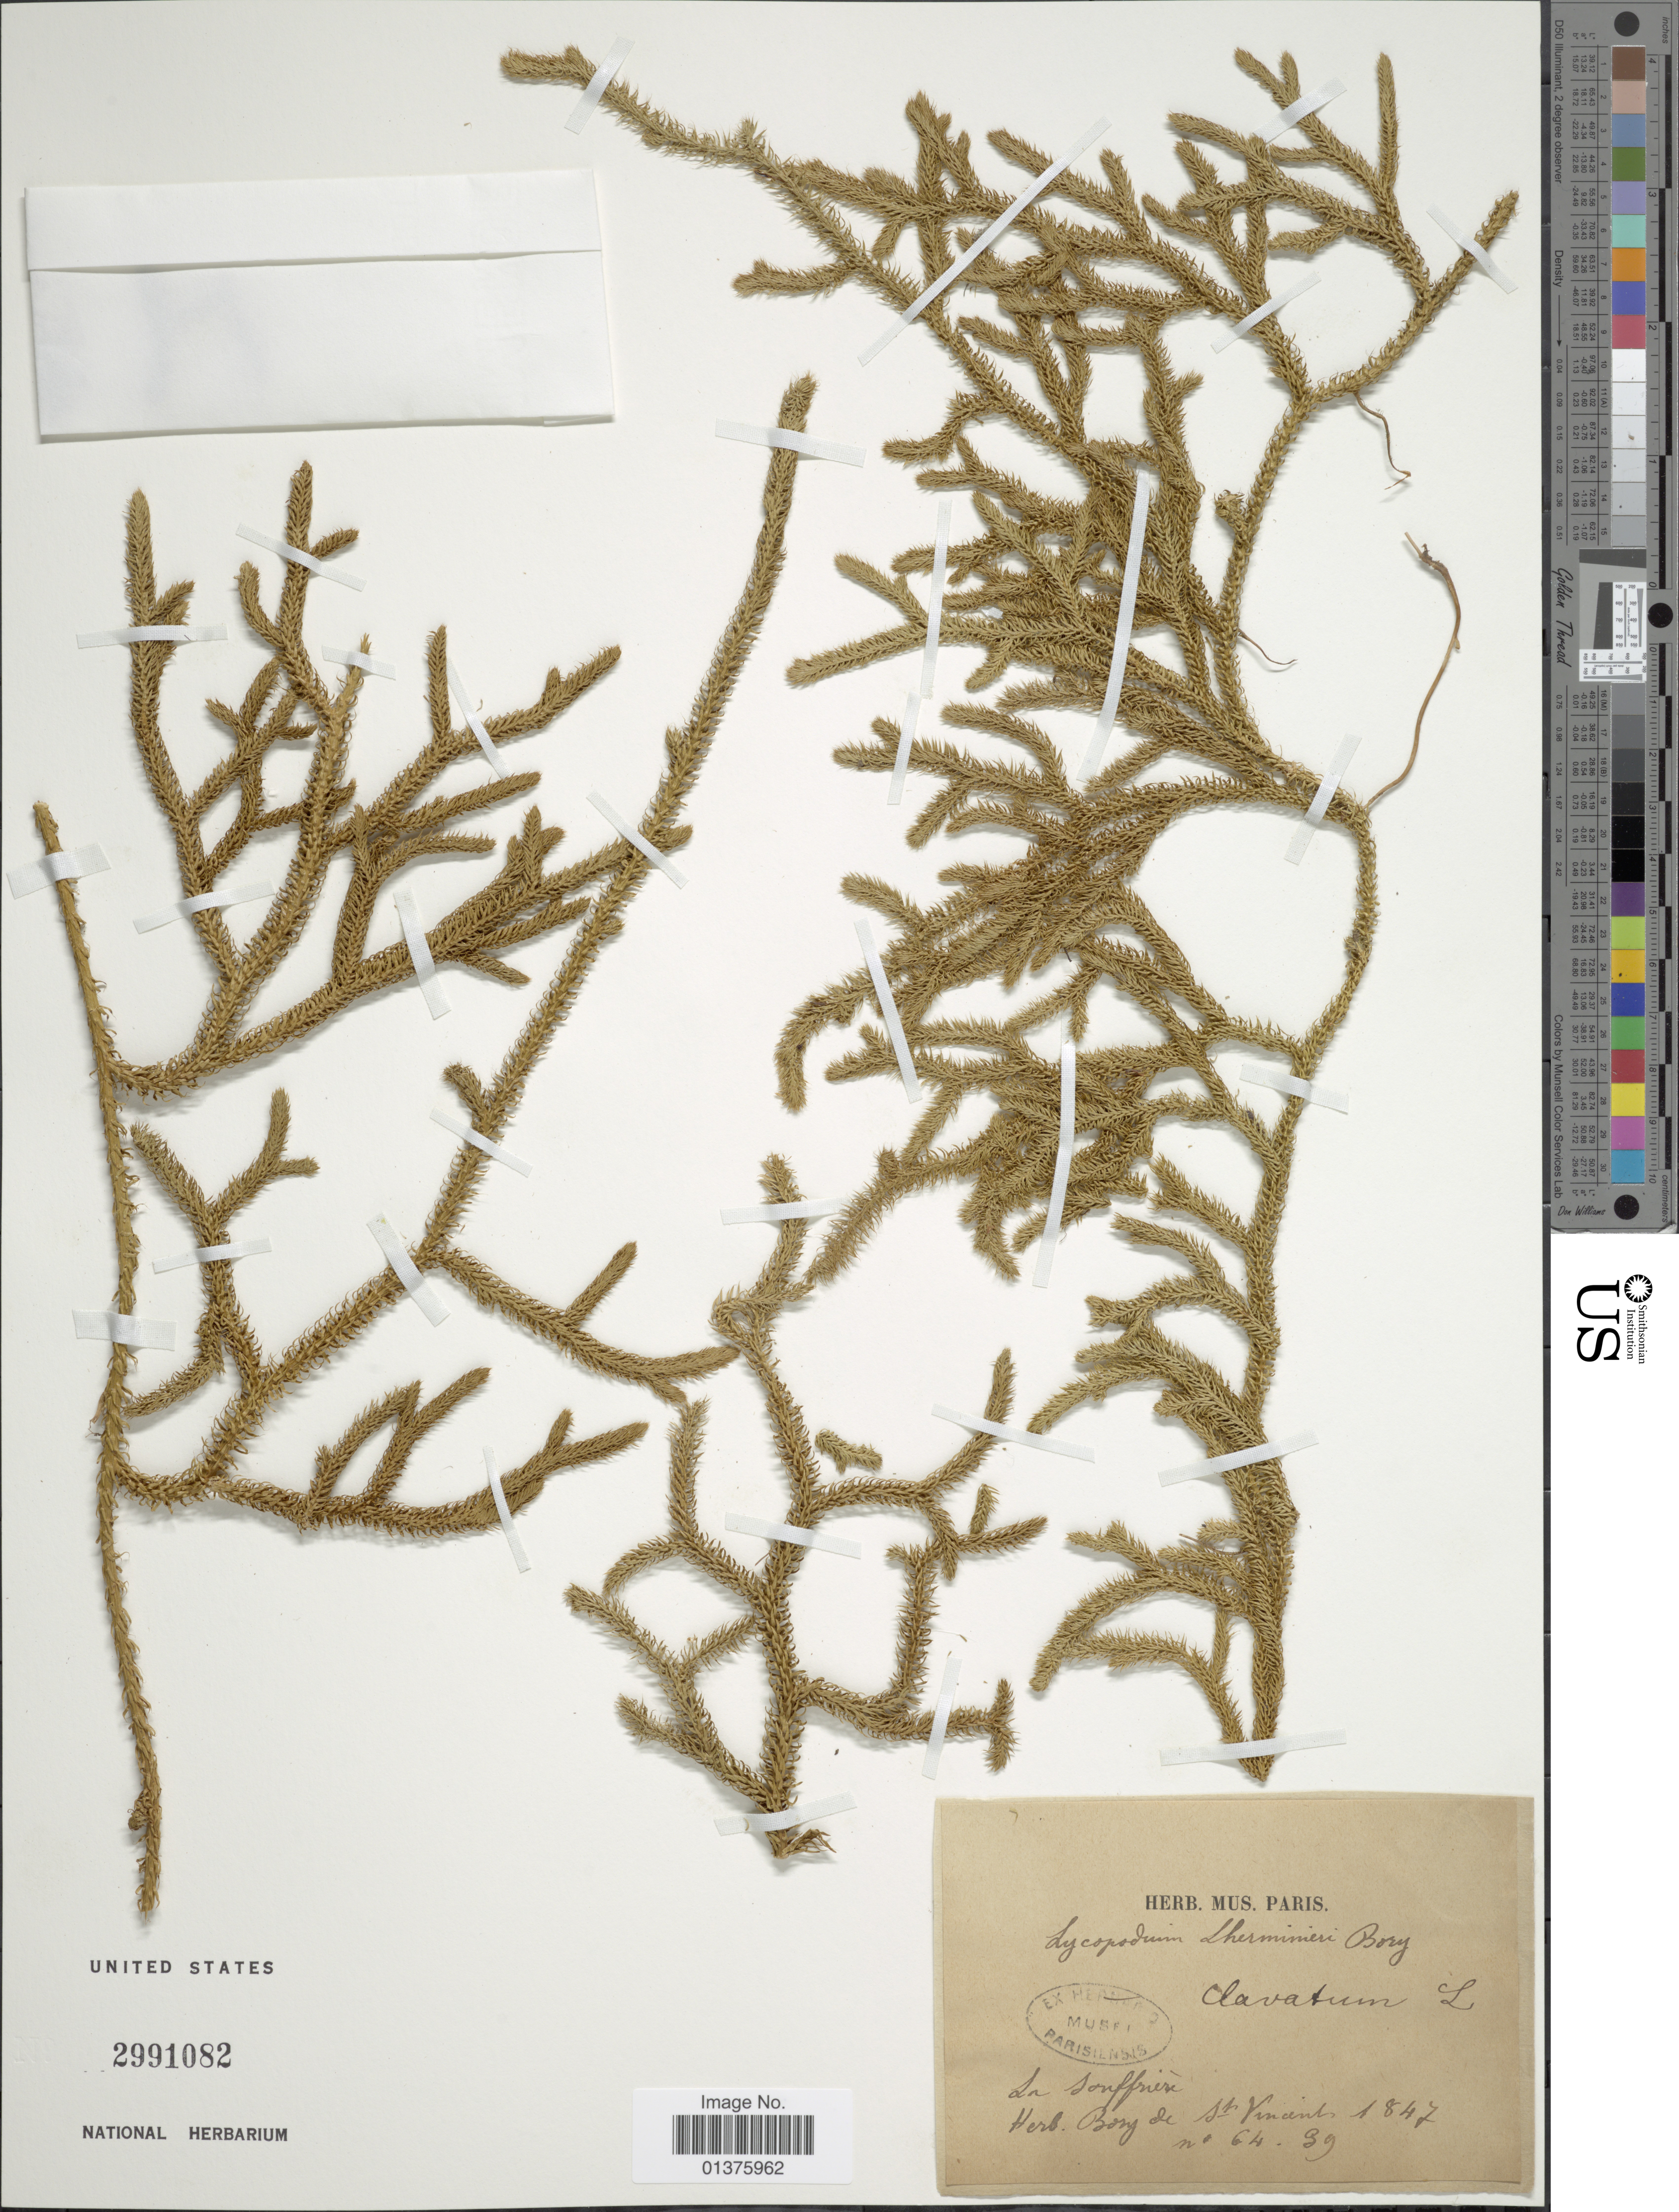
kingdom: Plantae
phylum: Tracheophyta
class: Lycopodiopsida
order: Lycopodiales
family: Lycopodiaceae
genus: Lycopodium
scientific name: Lycopodium clavatum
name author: L.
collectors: Bory de St. Vincent, J. (herbarium)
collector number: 64-39*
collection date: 1847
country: St. Lucia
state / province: Soufriere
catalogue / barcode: US 2991082